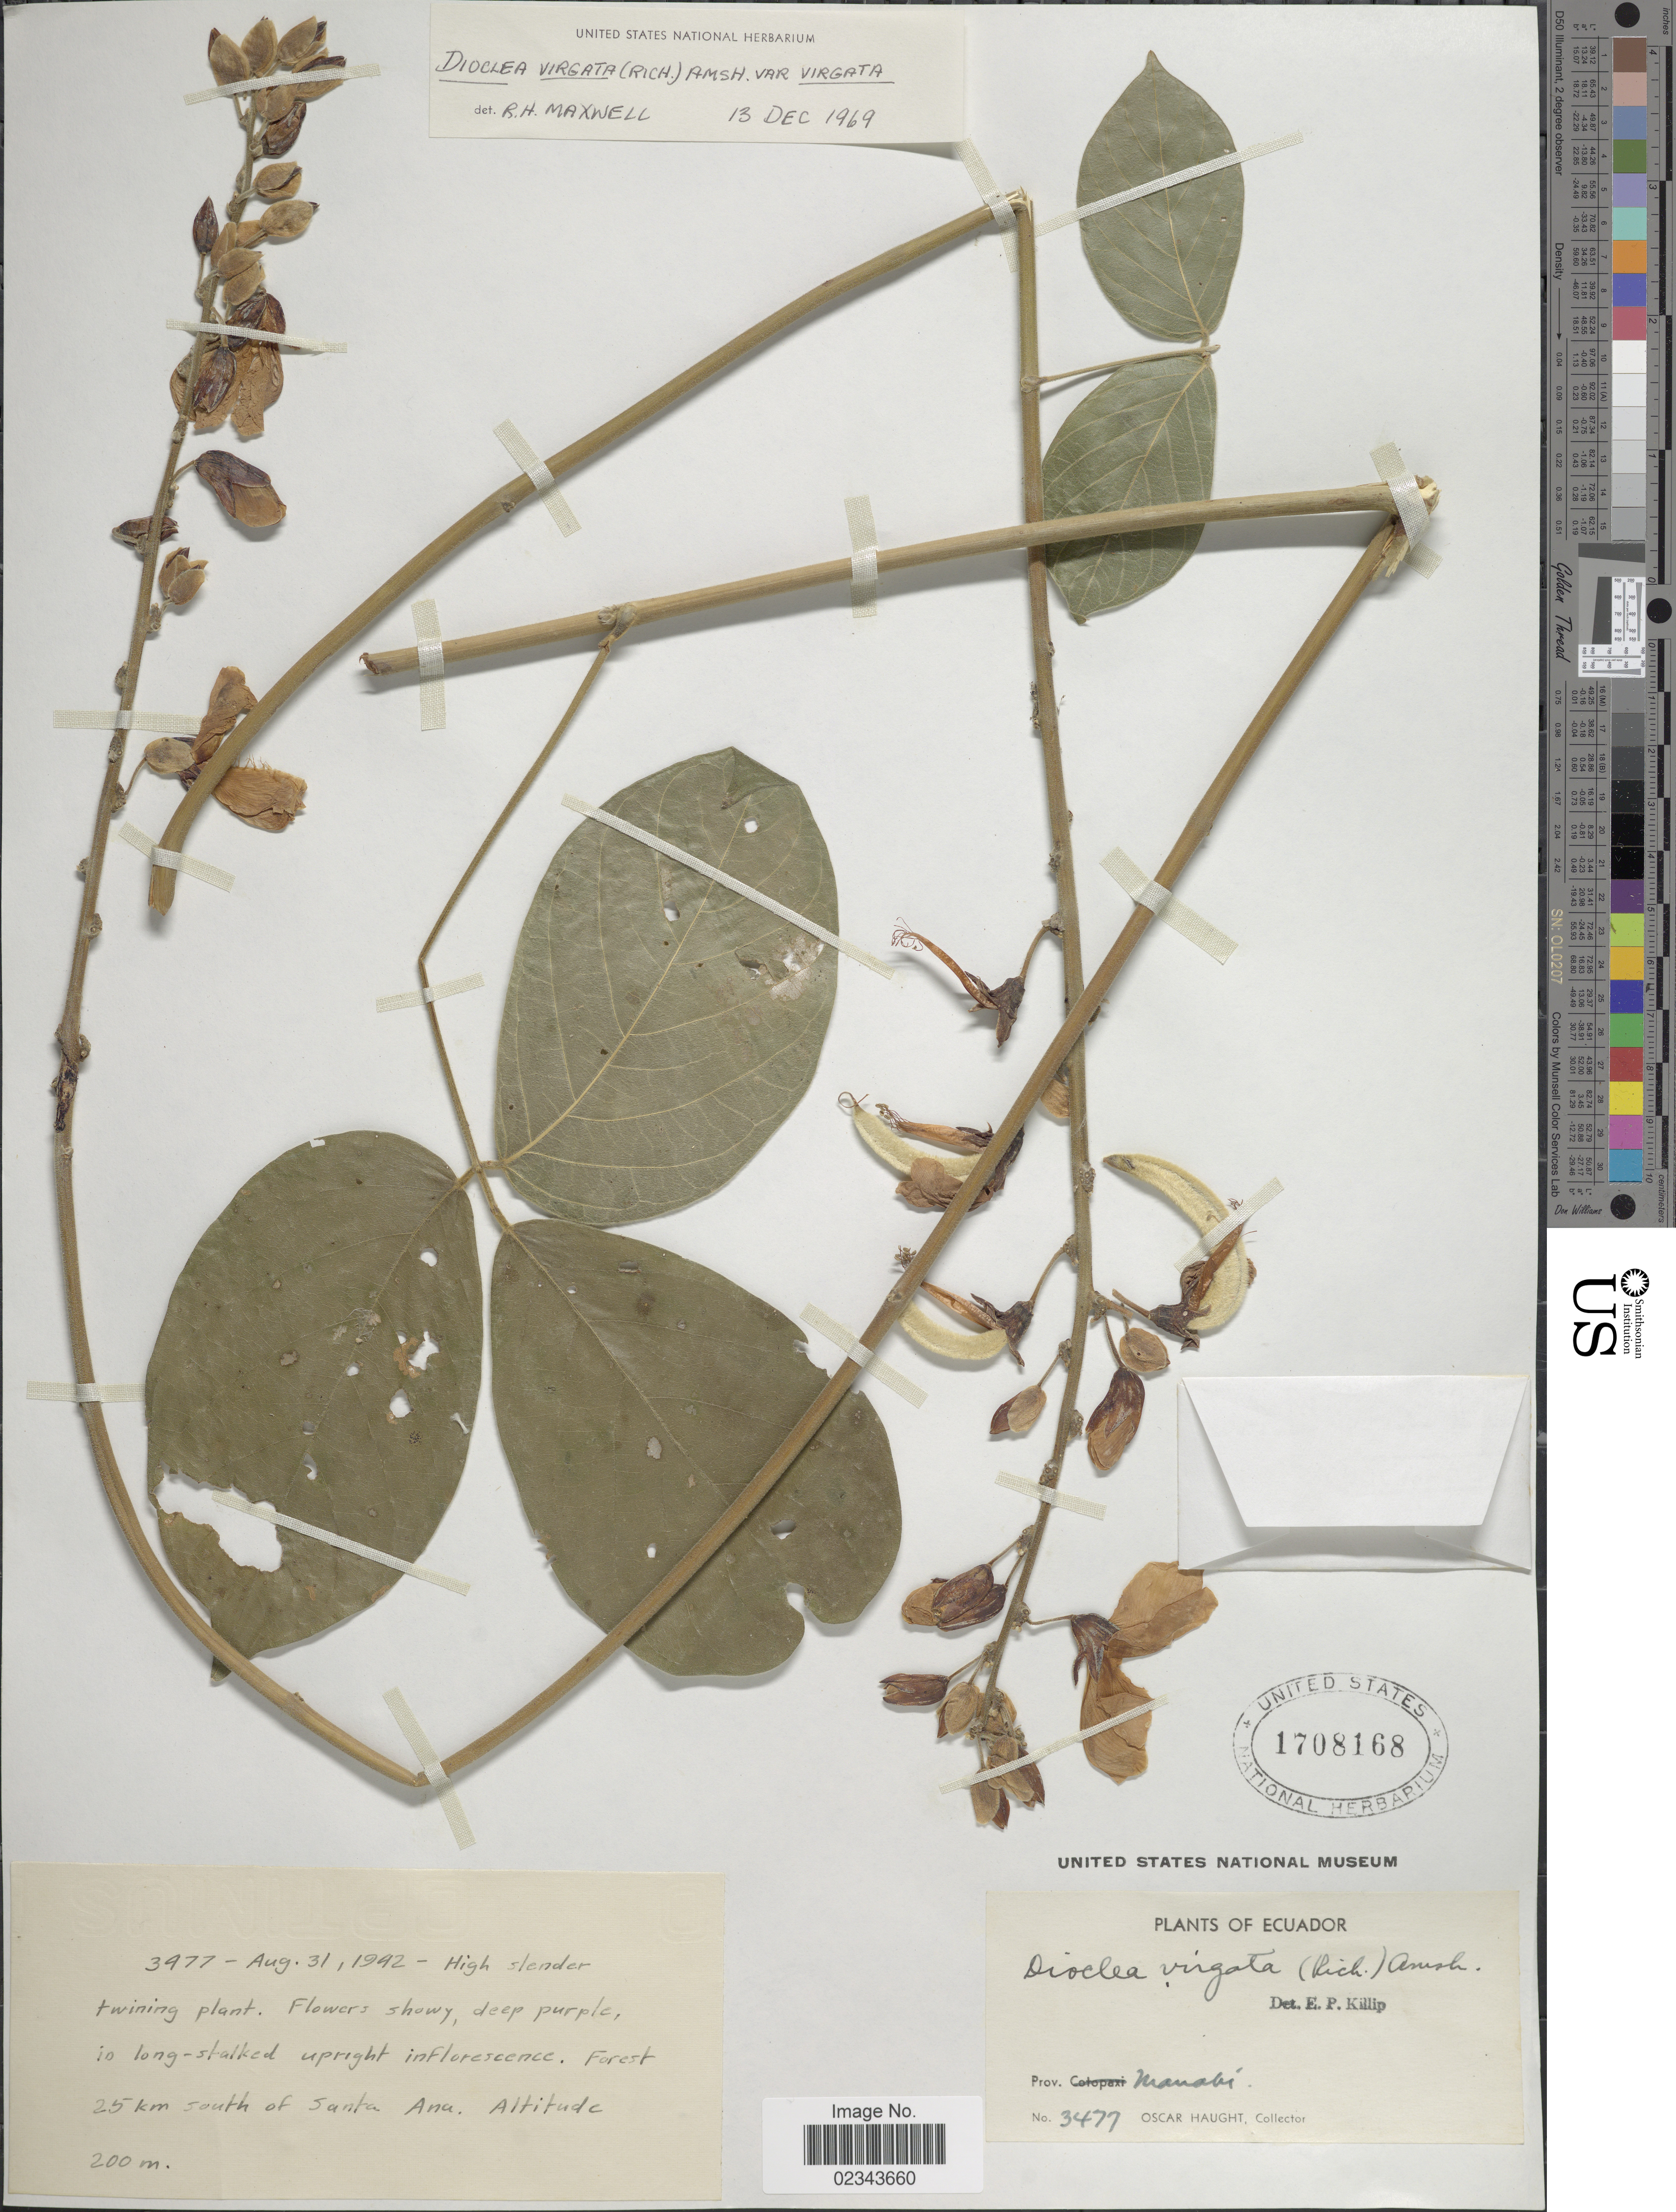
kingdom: Plantae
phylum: Tracheophyta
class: Magnoliopsida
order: Fabales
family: Fabaceae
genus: Dioclea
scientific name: Dioclea virgata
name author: (Rich.) Amshoff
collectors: O. L. Haught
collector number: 3477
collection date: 1942-08-31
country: Ecuador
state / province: Manabí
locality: Forest 25 km south of Santa Ana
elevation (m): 200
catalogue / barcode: US 1708168